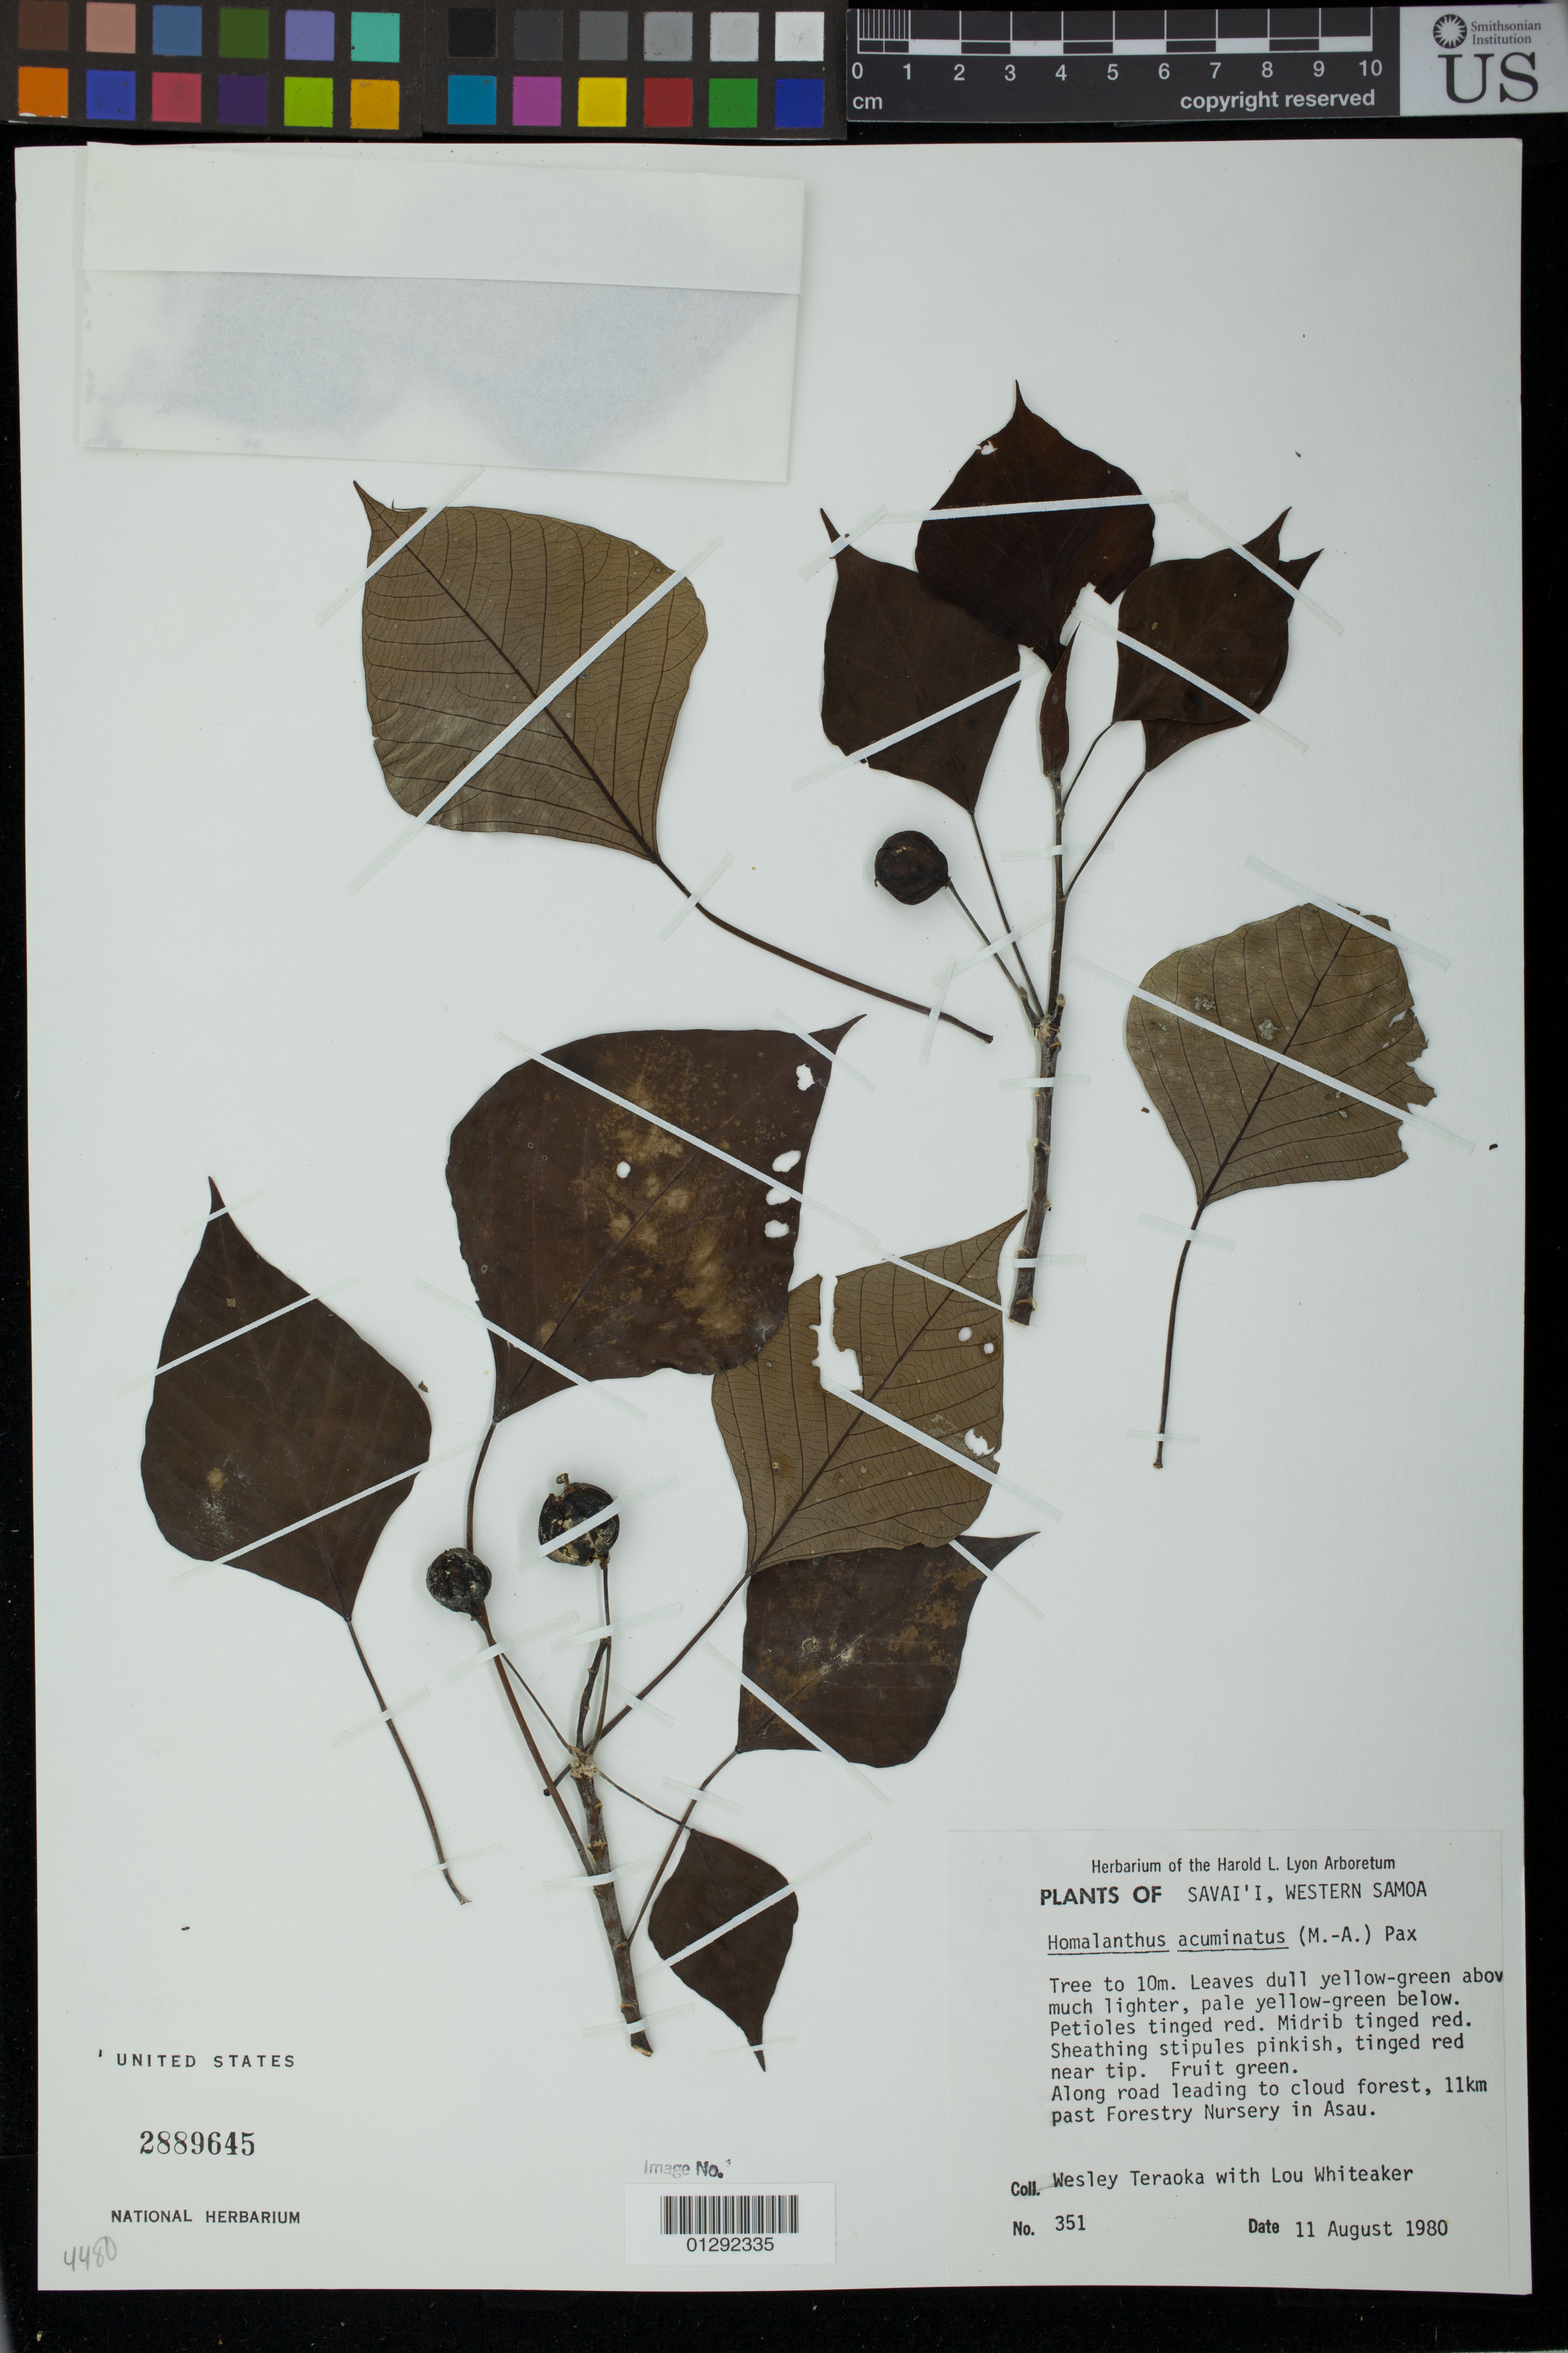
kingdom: Plantae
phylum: Tracheophyta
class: Magnoliopsida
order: Malpighiales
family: Euphorbiaceae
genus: Homalanthus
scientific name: Homalanthus acuminatus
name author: (Müll. Arg.) Pax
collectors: W. Teraoka & L. Whiteaker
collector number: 351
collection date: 1980-08-11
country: Samoa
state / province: Vaisigano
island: Savai'i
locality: Savai'i. Along road leading to cloud forest, 11km past Forestry Nursery in Asau.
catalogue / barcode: US 2889645